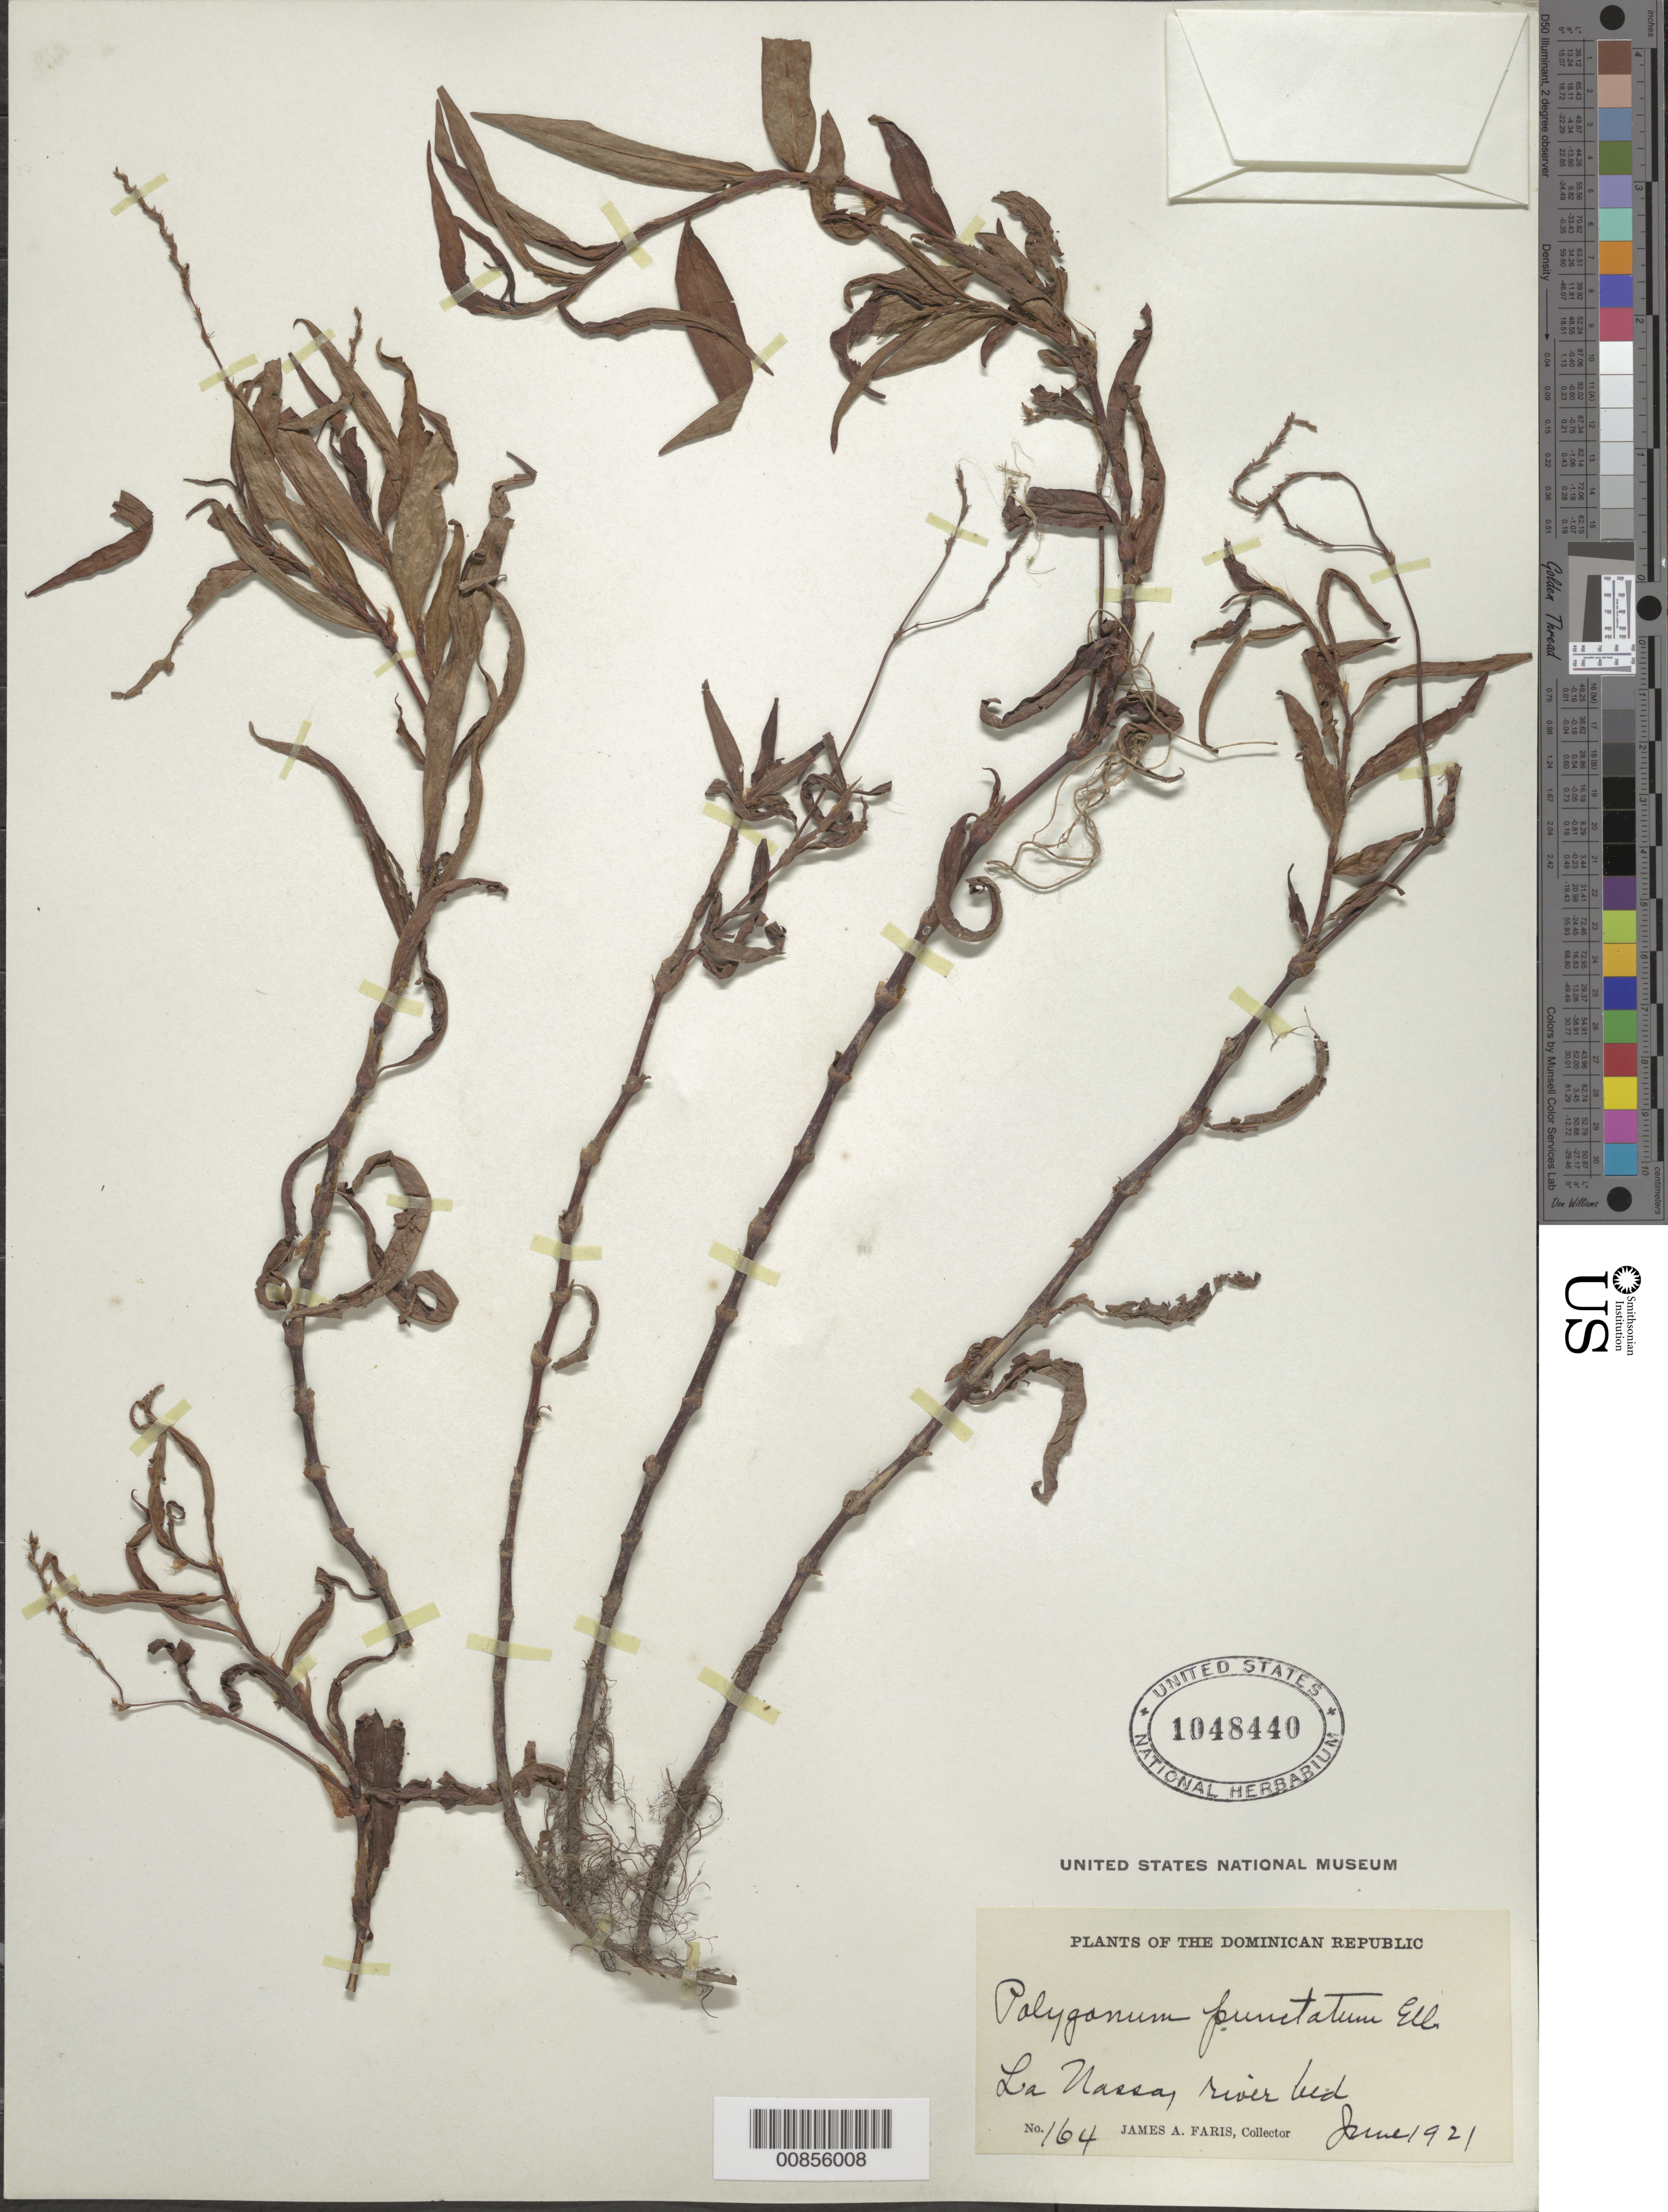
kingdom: Plantae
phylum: Tracheophyta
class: Magnoliopsida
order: Caryophyllales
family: Polygonaceae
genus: Polygonum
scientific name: Polygonum punctatum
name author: Elliott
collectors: J. Faris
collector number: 164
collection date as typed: Jun 1921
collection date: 1921-06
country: Dominican Republic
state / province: San Cristóbal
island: Hispaniola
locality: La Nassa.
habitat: River bed.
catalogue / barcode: US 1048440